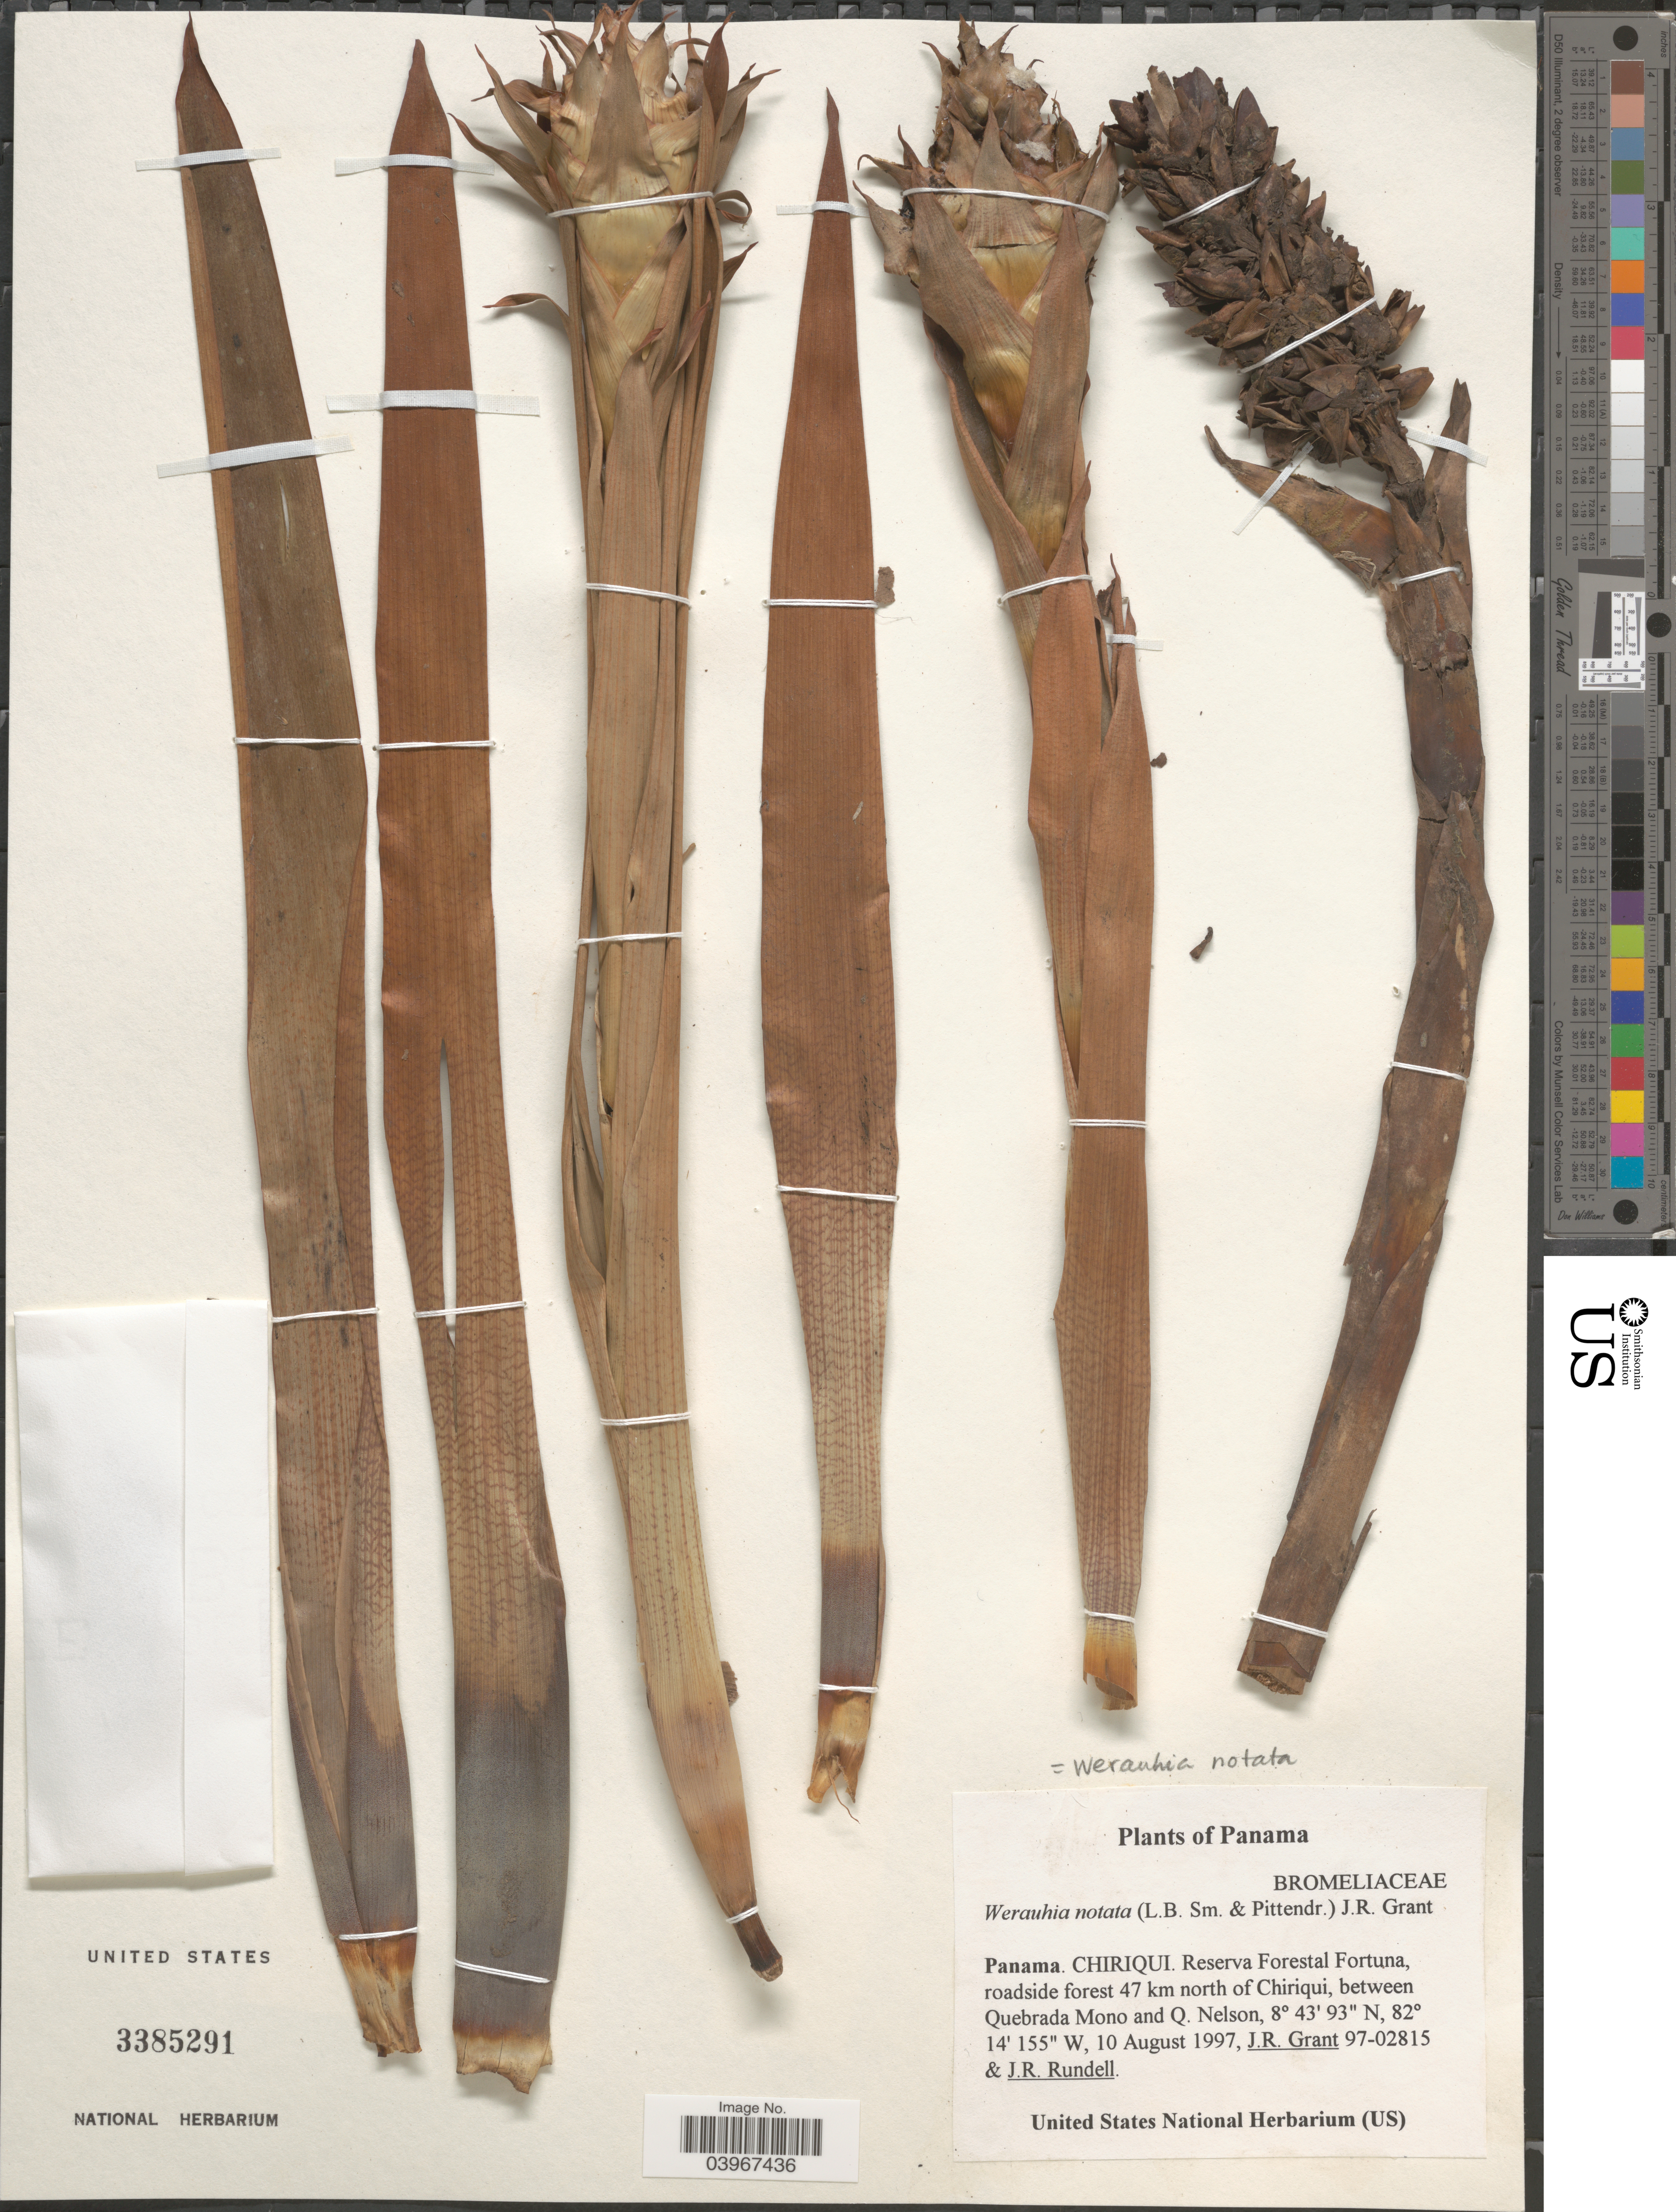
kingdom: Plantae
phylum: Tracheophyta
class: Liliopsida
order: Poales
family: Bromeliaceae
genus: Werauhia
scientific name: Werauhia notata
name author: (L.B. Sm. & Pittendr.) J.R. Grant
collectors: J. Grant & J. R. Rundell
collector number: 97-02815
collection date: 1997-08-10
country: Panama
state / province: Chiriqui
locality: Reserva Forestal Fortuna, roadside forest 47 km north of Chiriqui, between Quebrada Mono and Q. Nelson.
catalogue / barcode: US 3385291